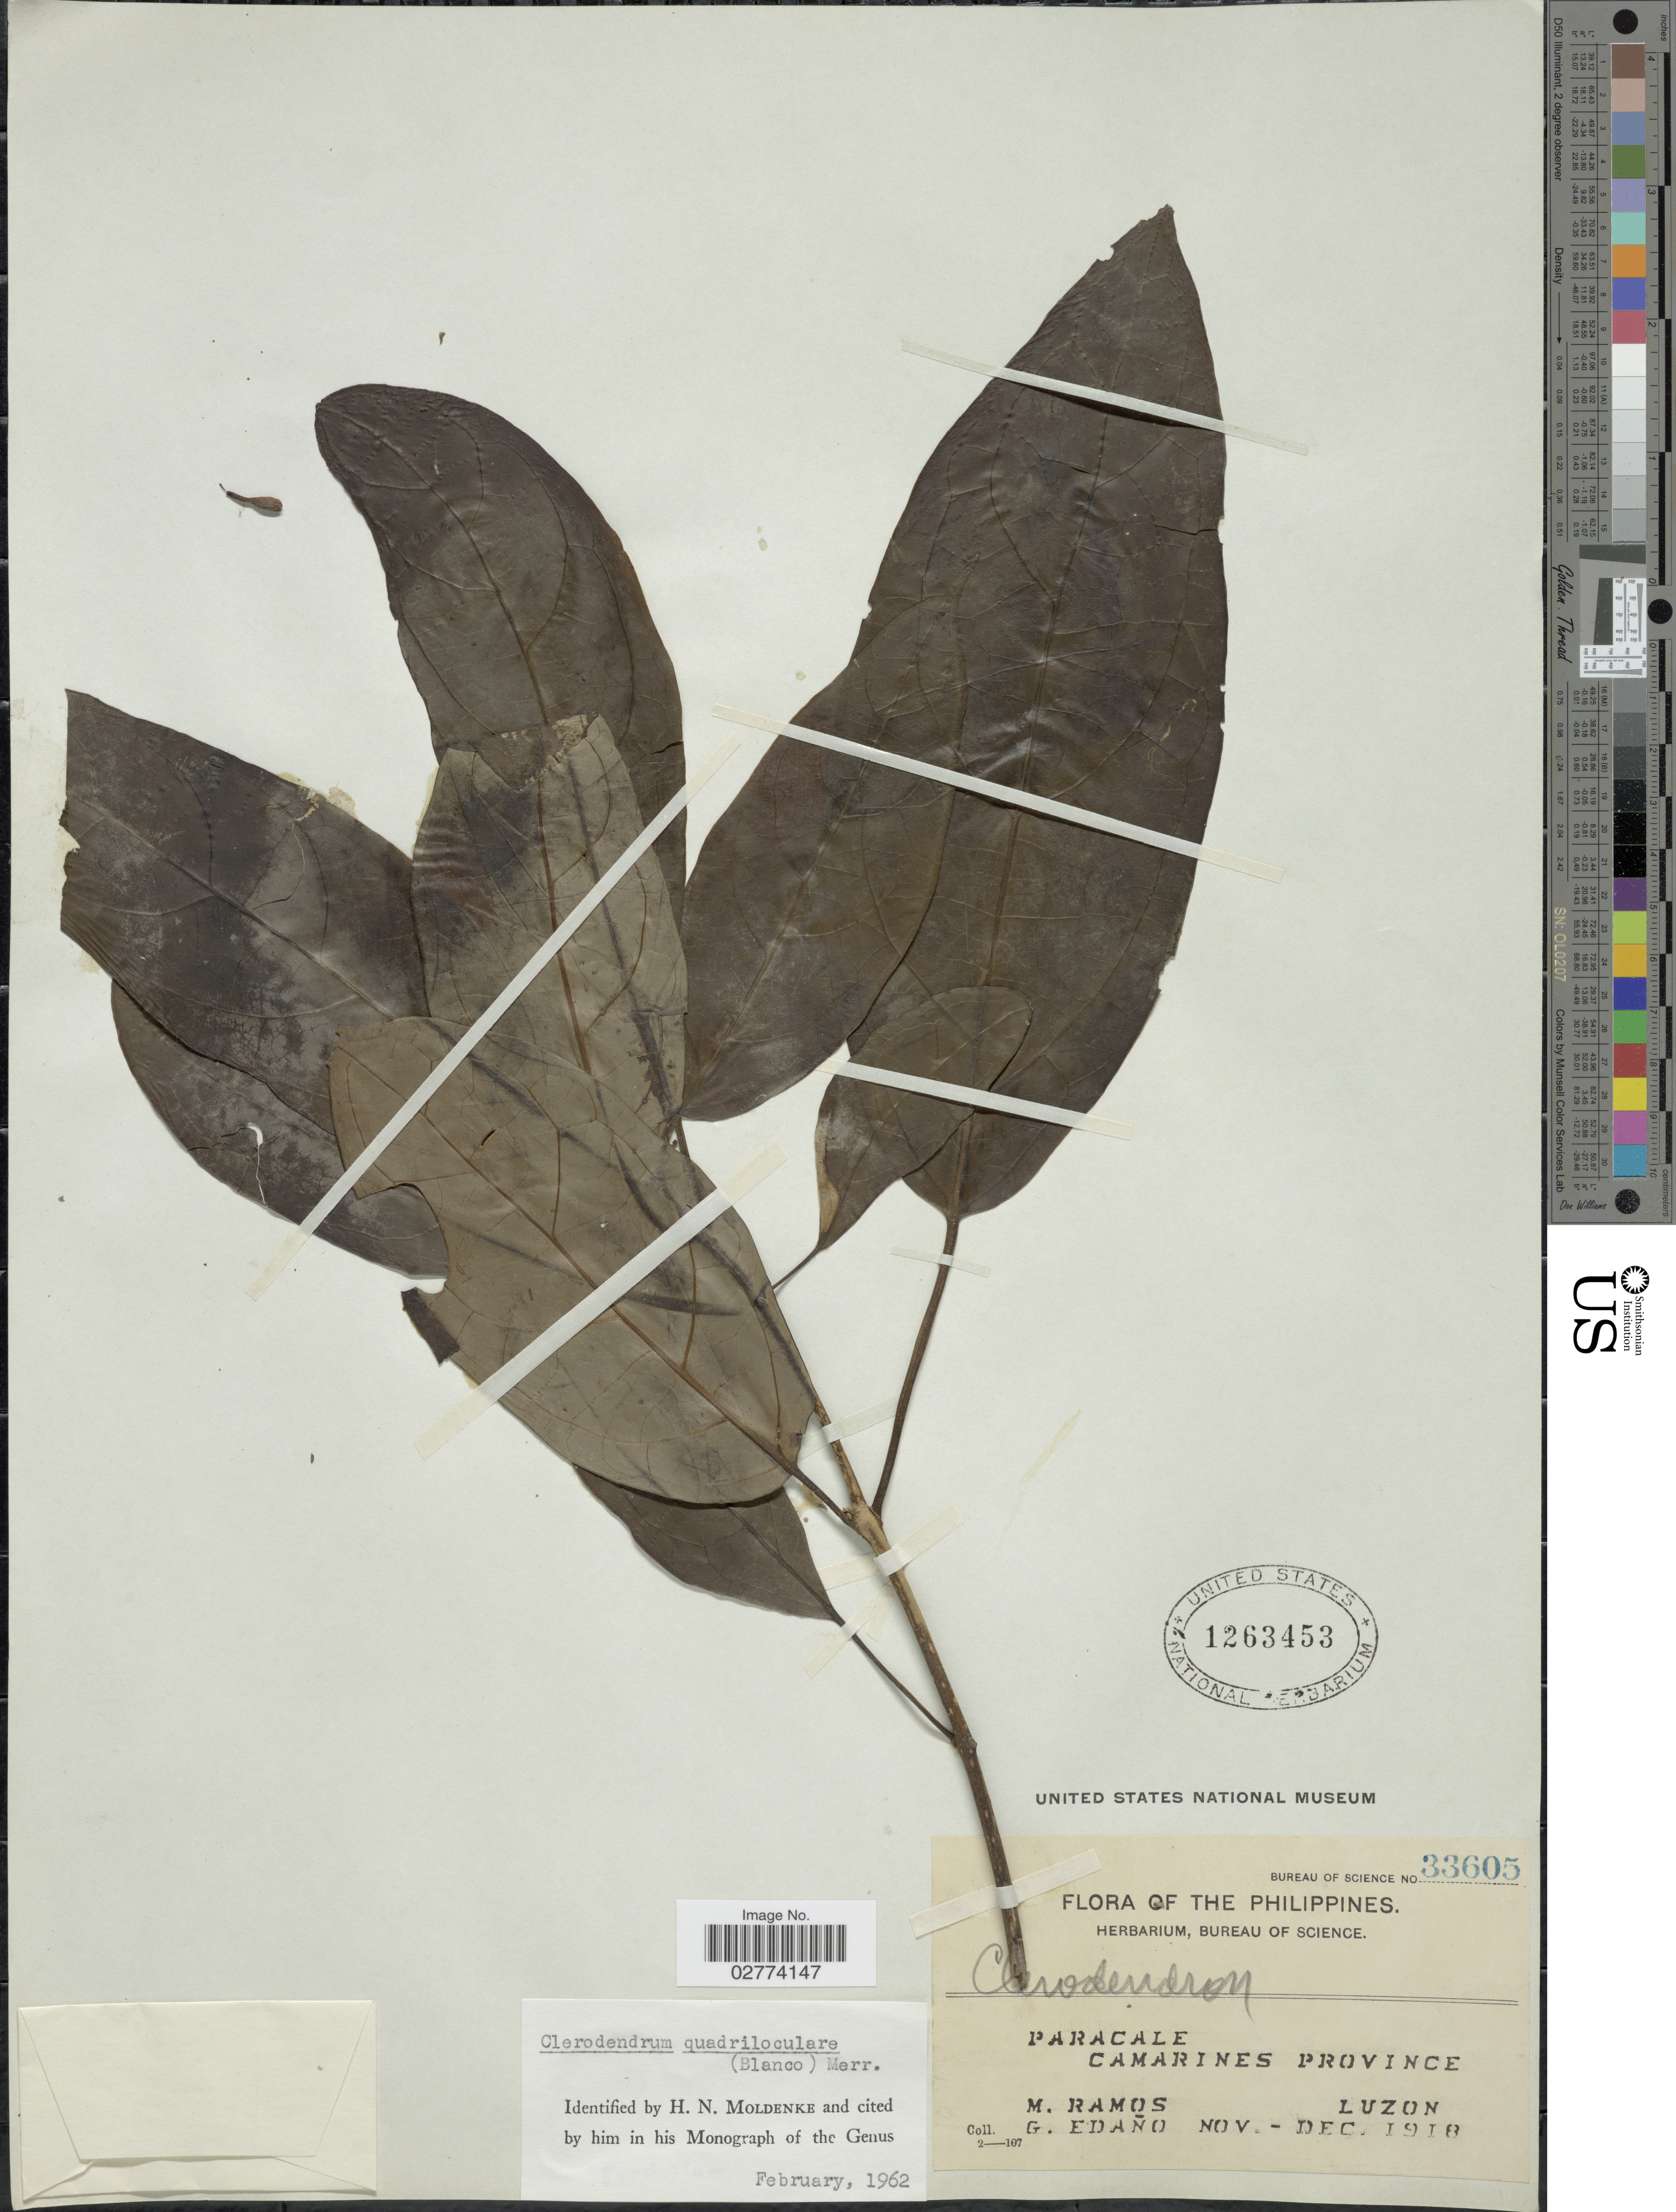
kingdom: Plantae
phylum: Tracheophyta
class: Magnoliopsida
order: Lamiales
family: Lamiaceae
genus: Clerodendrum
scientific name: Clerodendrum quadriloculare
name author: (Blanco) Merr.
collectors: M. Ramos & G. Edaño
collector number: Bureau of Science 33605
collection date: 1918-11/1918-12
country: Philippines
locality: Paracale, Camarines Province, Luzon.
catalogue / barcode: US 1263453